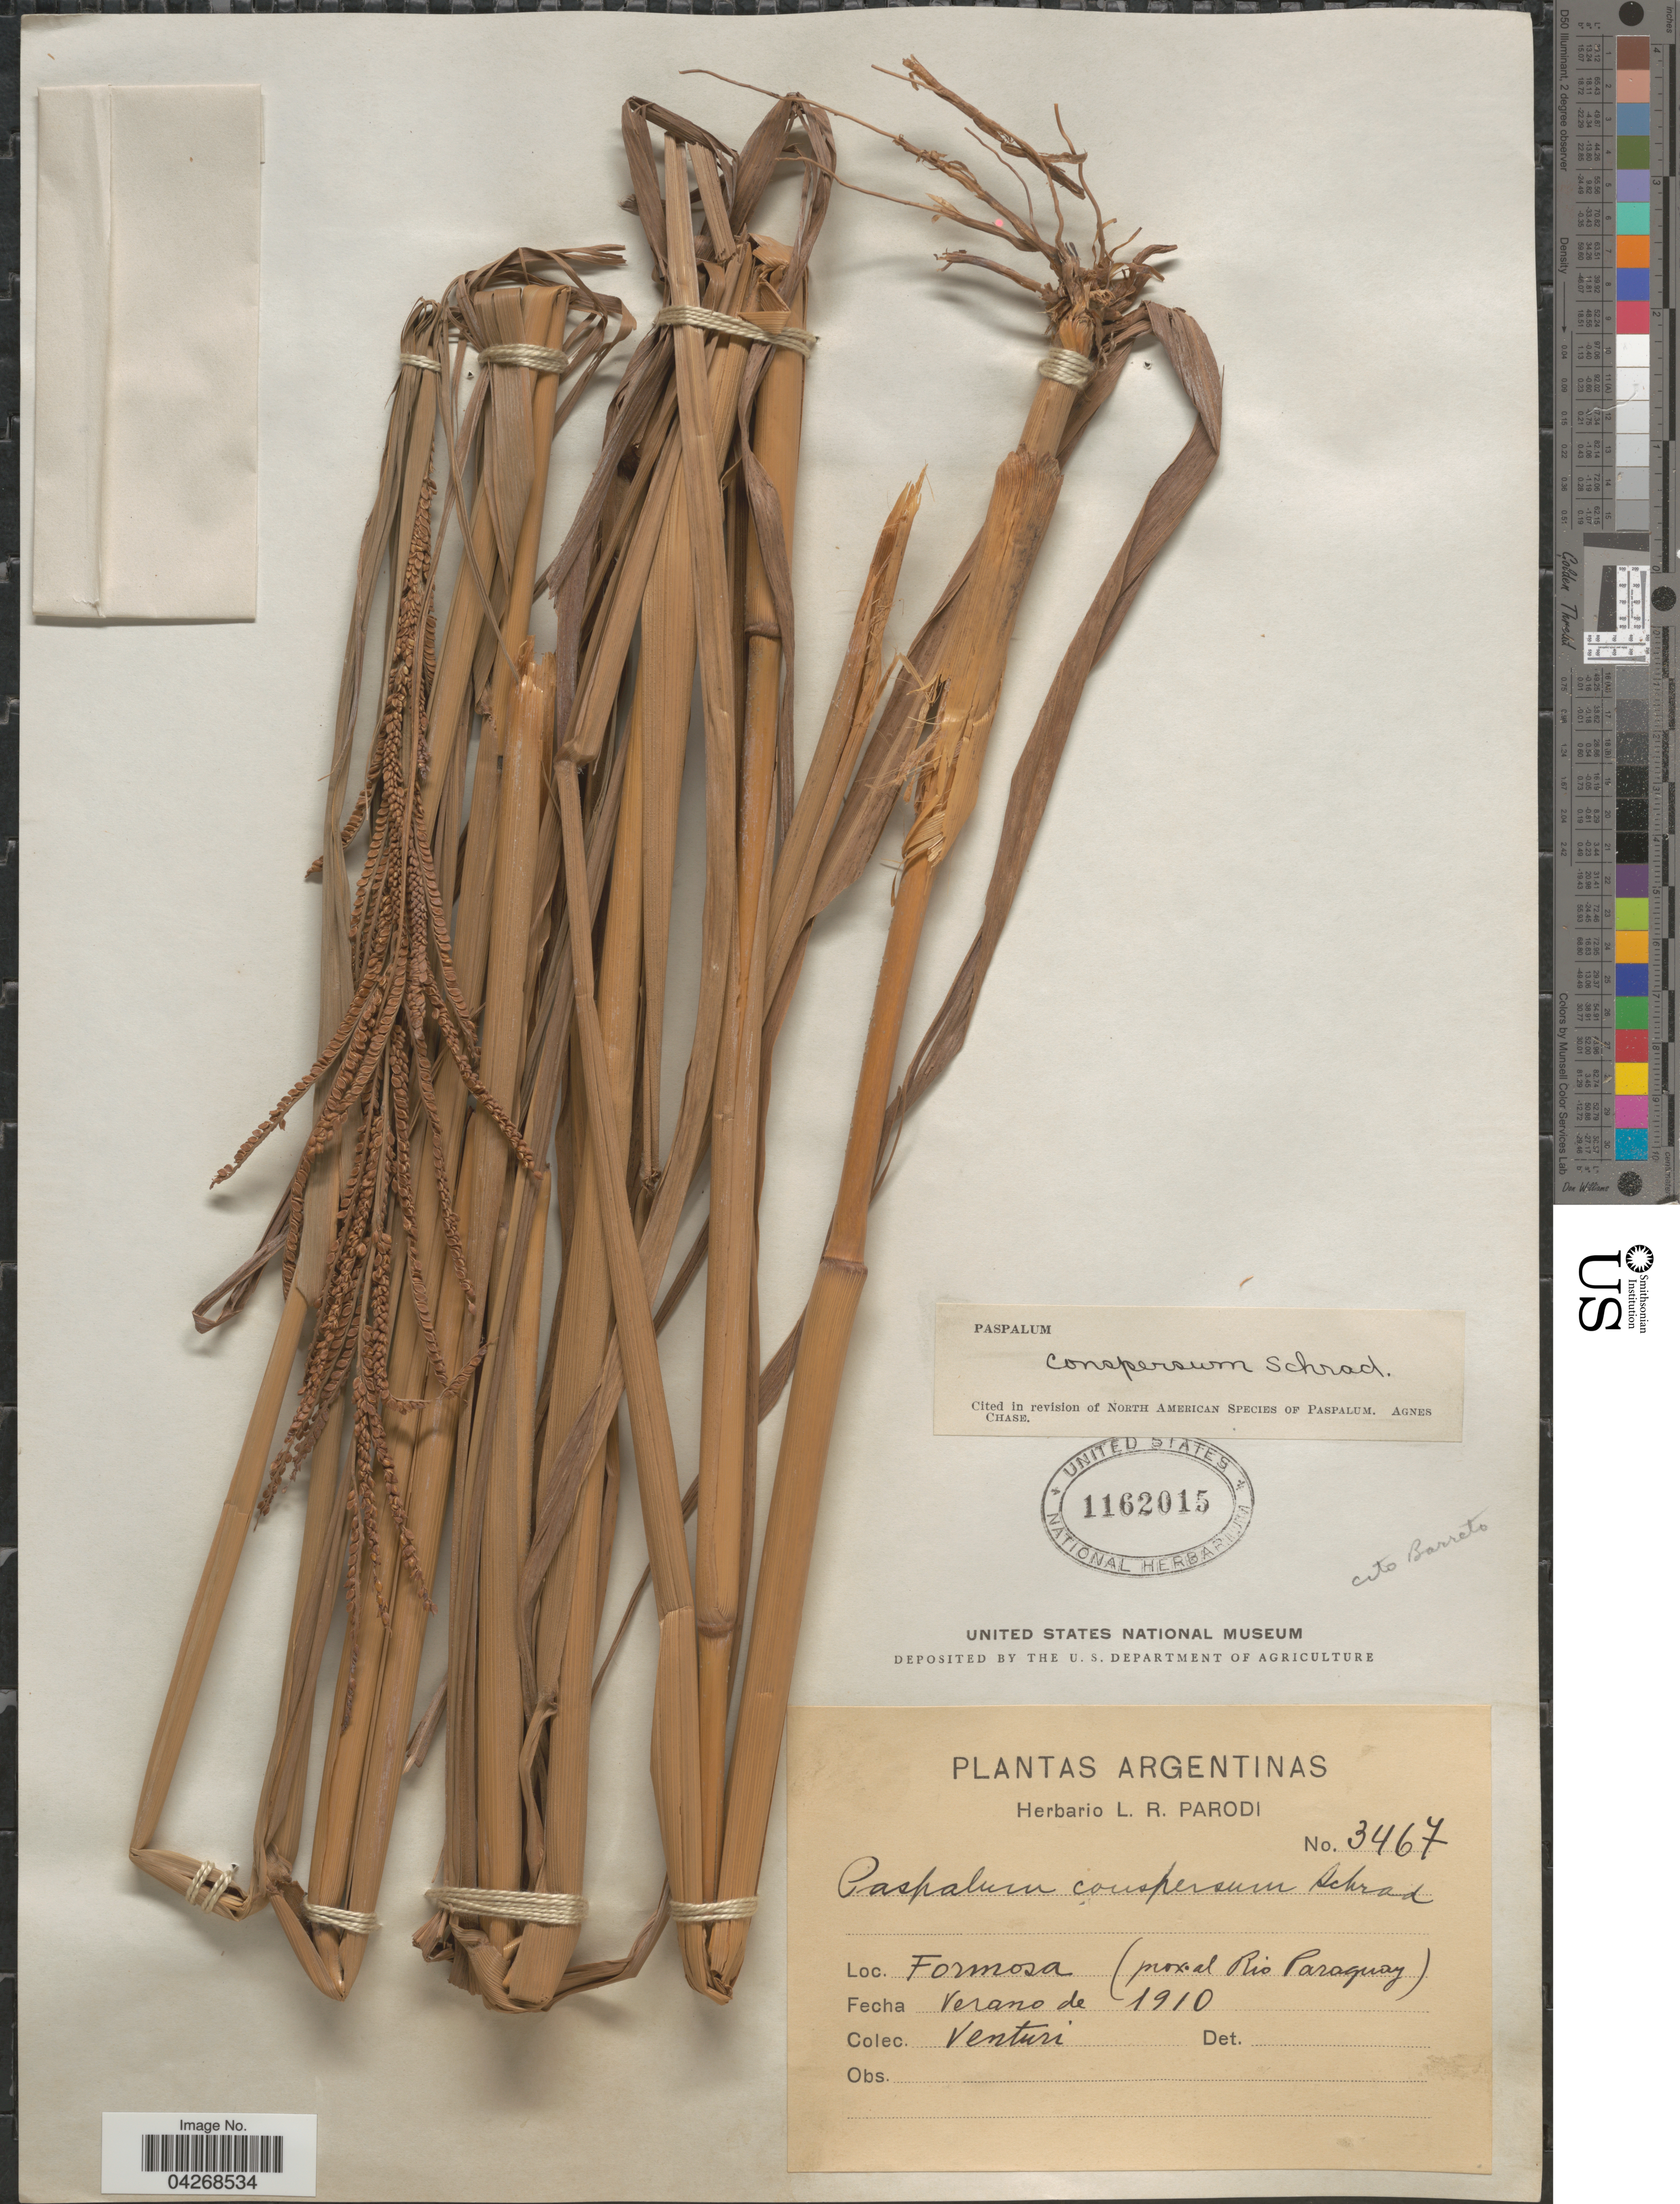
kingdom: Plantae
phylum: Tracheophyta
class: Liliopsida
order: Poales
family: Poaceae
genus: Paspalum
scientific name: Paspalum conspersum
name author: Schrad.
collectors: Venturi, --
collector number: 3467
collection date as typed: Verano de 1910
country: Argentina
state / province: Formosa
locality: (prox. al Rio Paraguay).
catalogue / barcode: US 1162015